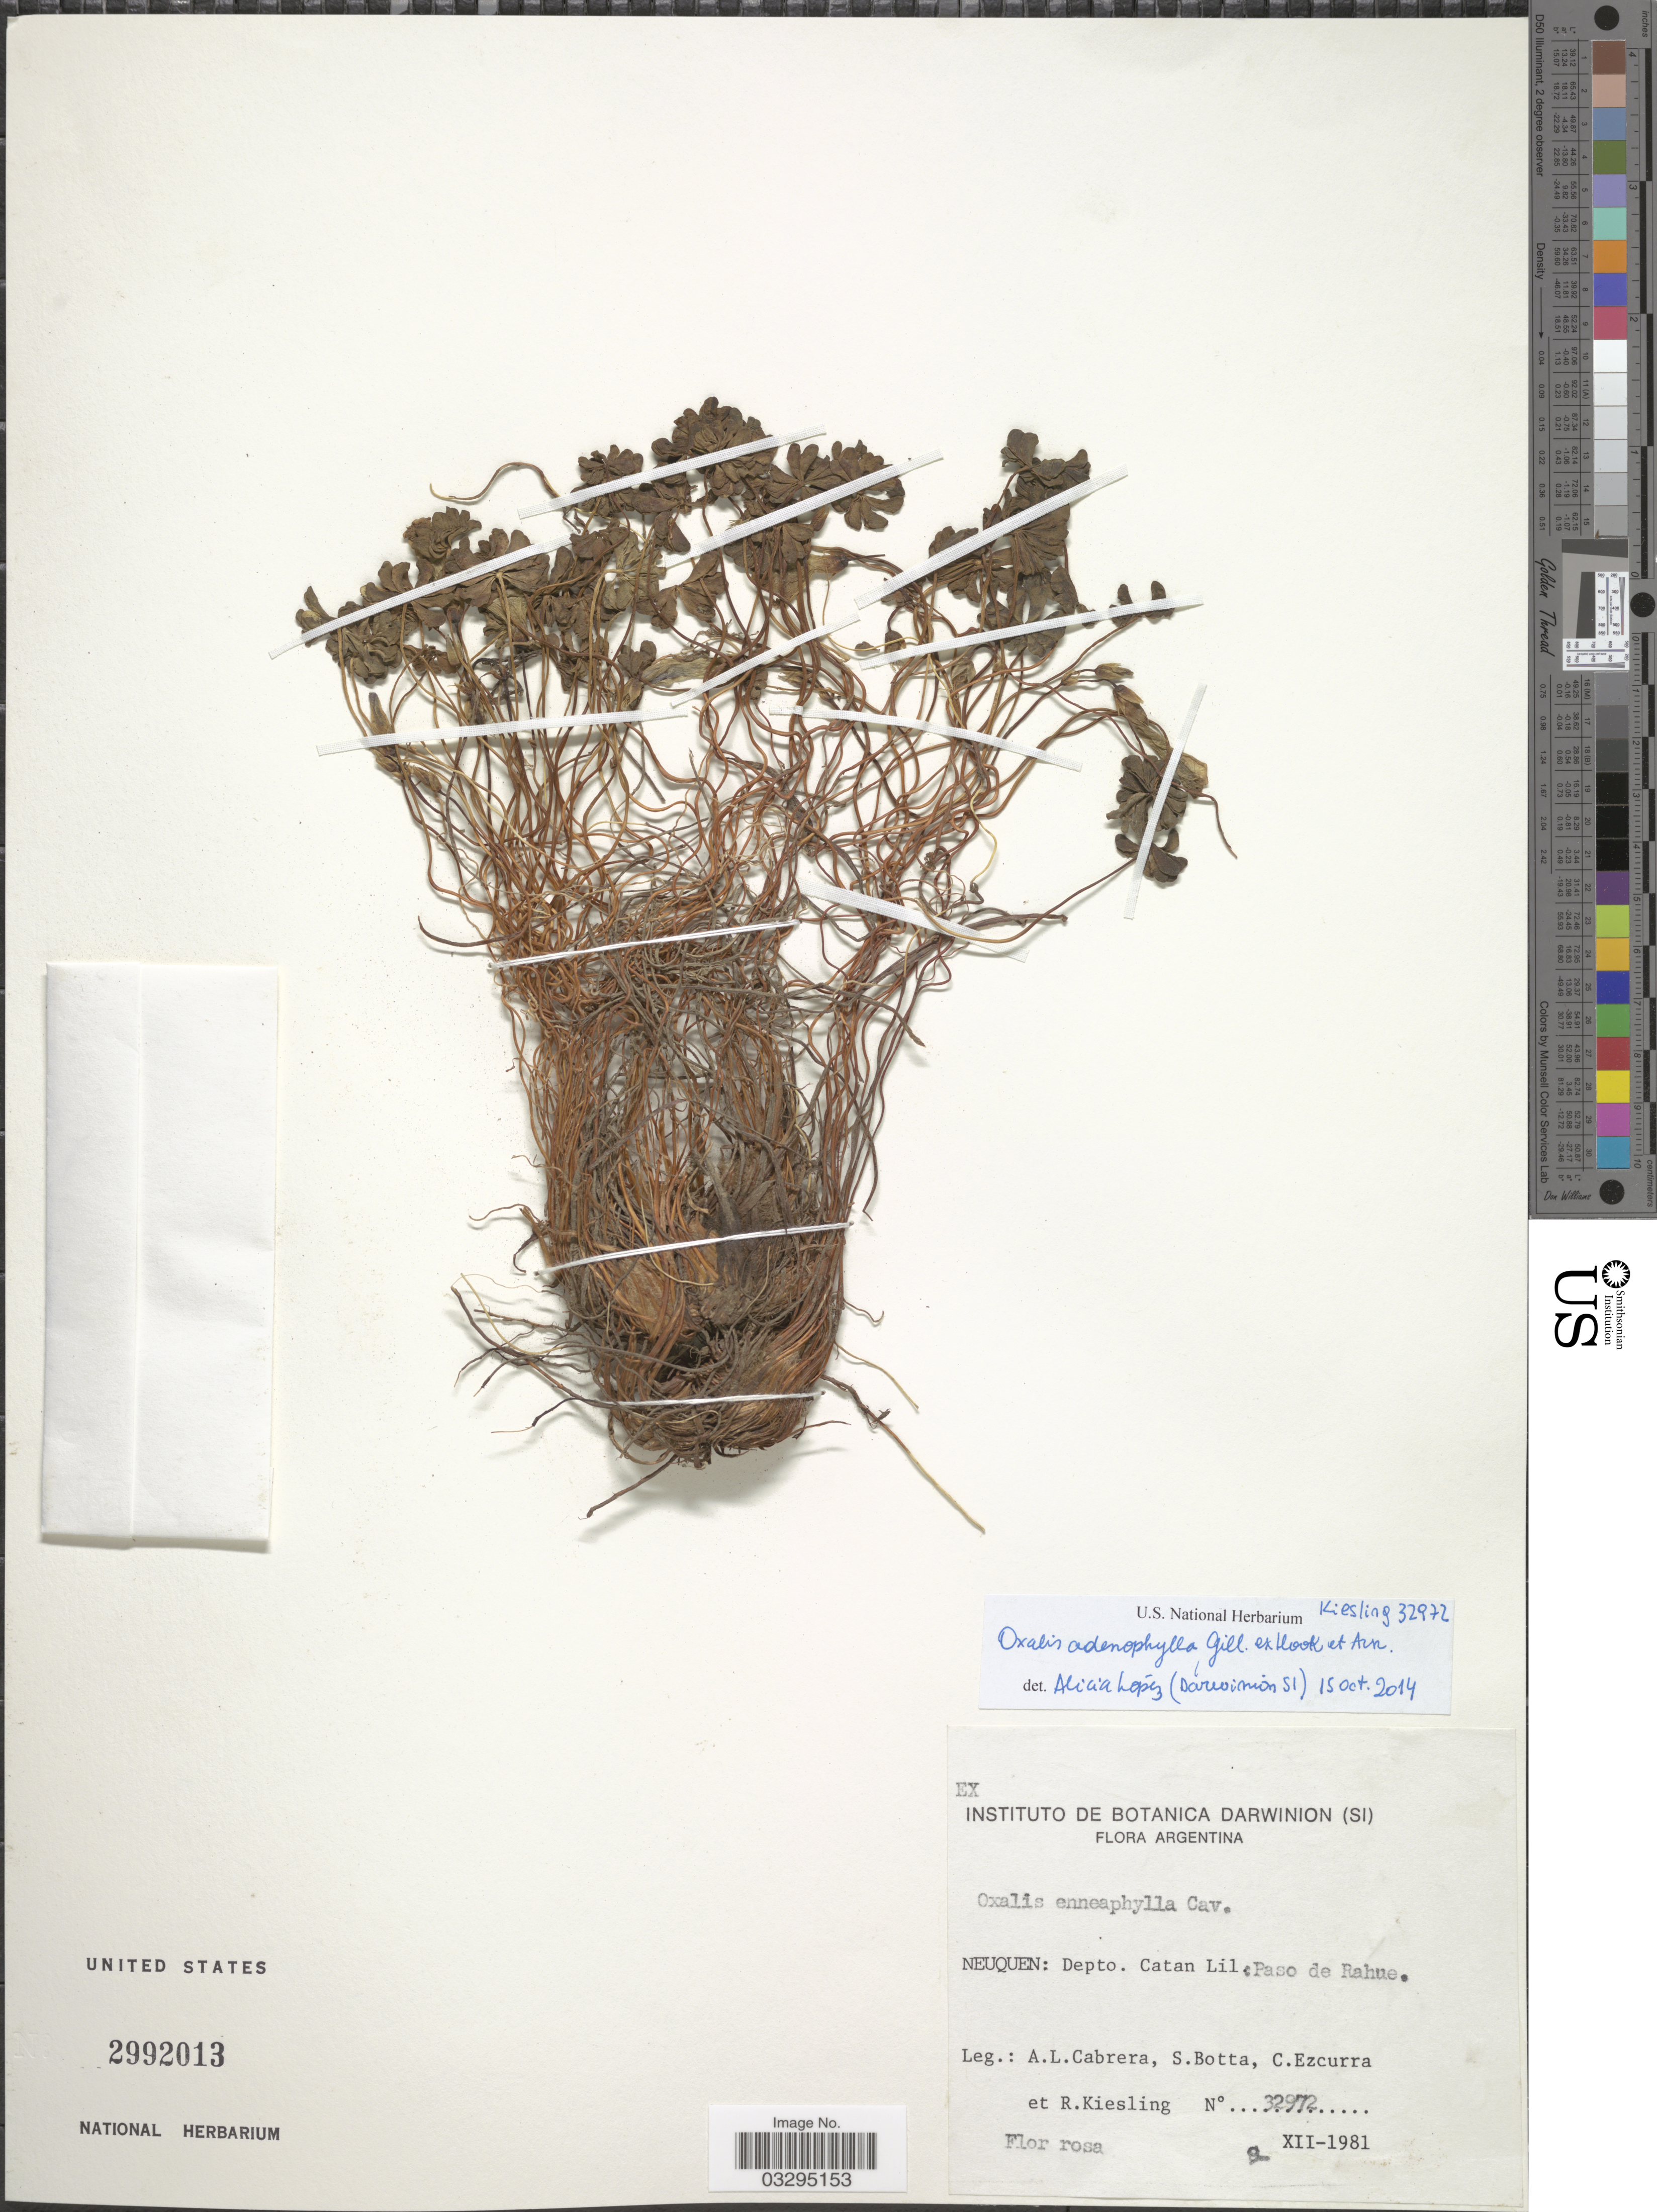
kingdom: Plantae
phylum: Tracheophyta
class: Magnoliopsida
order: Oxalidales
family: Oxalidaceae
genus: Oxalis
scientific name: Oxalis adenophylla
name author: Gillies ex Hook. & Arn.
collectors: A. L. Cabrera, S. Botta, C. Ezcurra & R. Kiesling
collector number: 32972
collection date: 1981-12-02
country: Argentina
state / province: Neuquen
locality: Neuquen: Depto. Catan Lil, Paso de Rahue.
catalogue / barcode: US 2992013